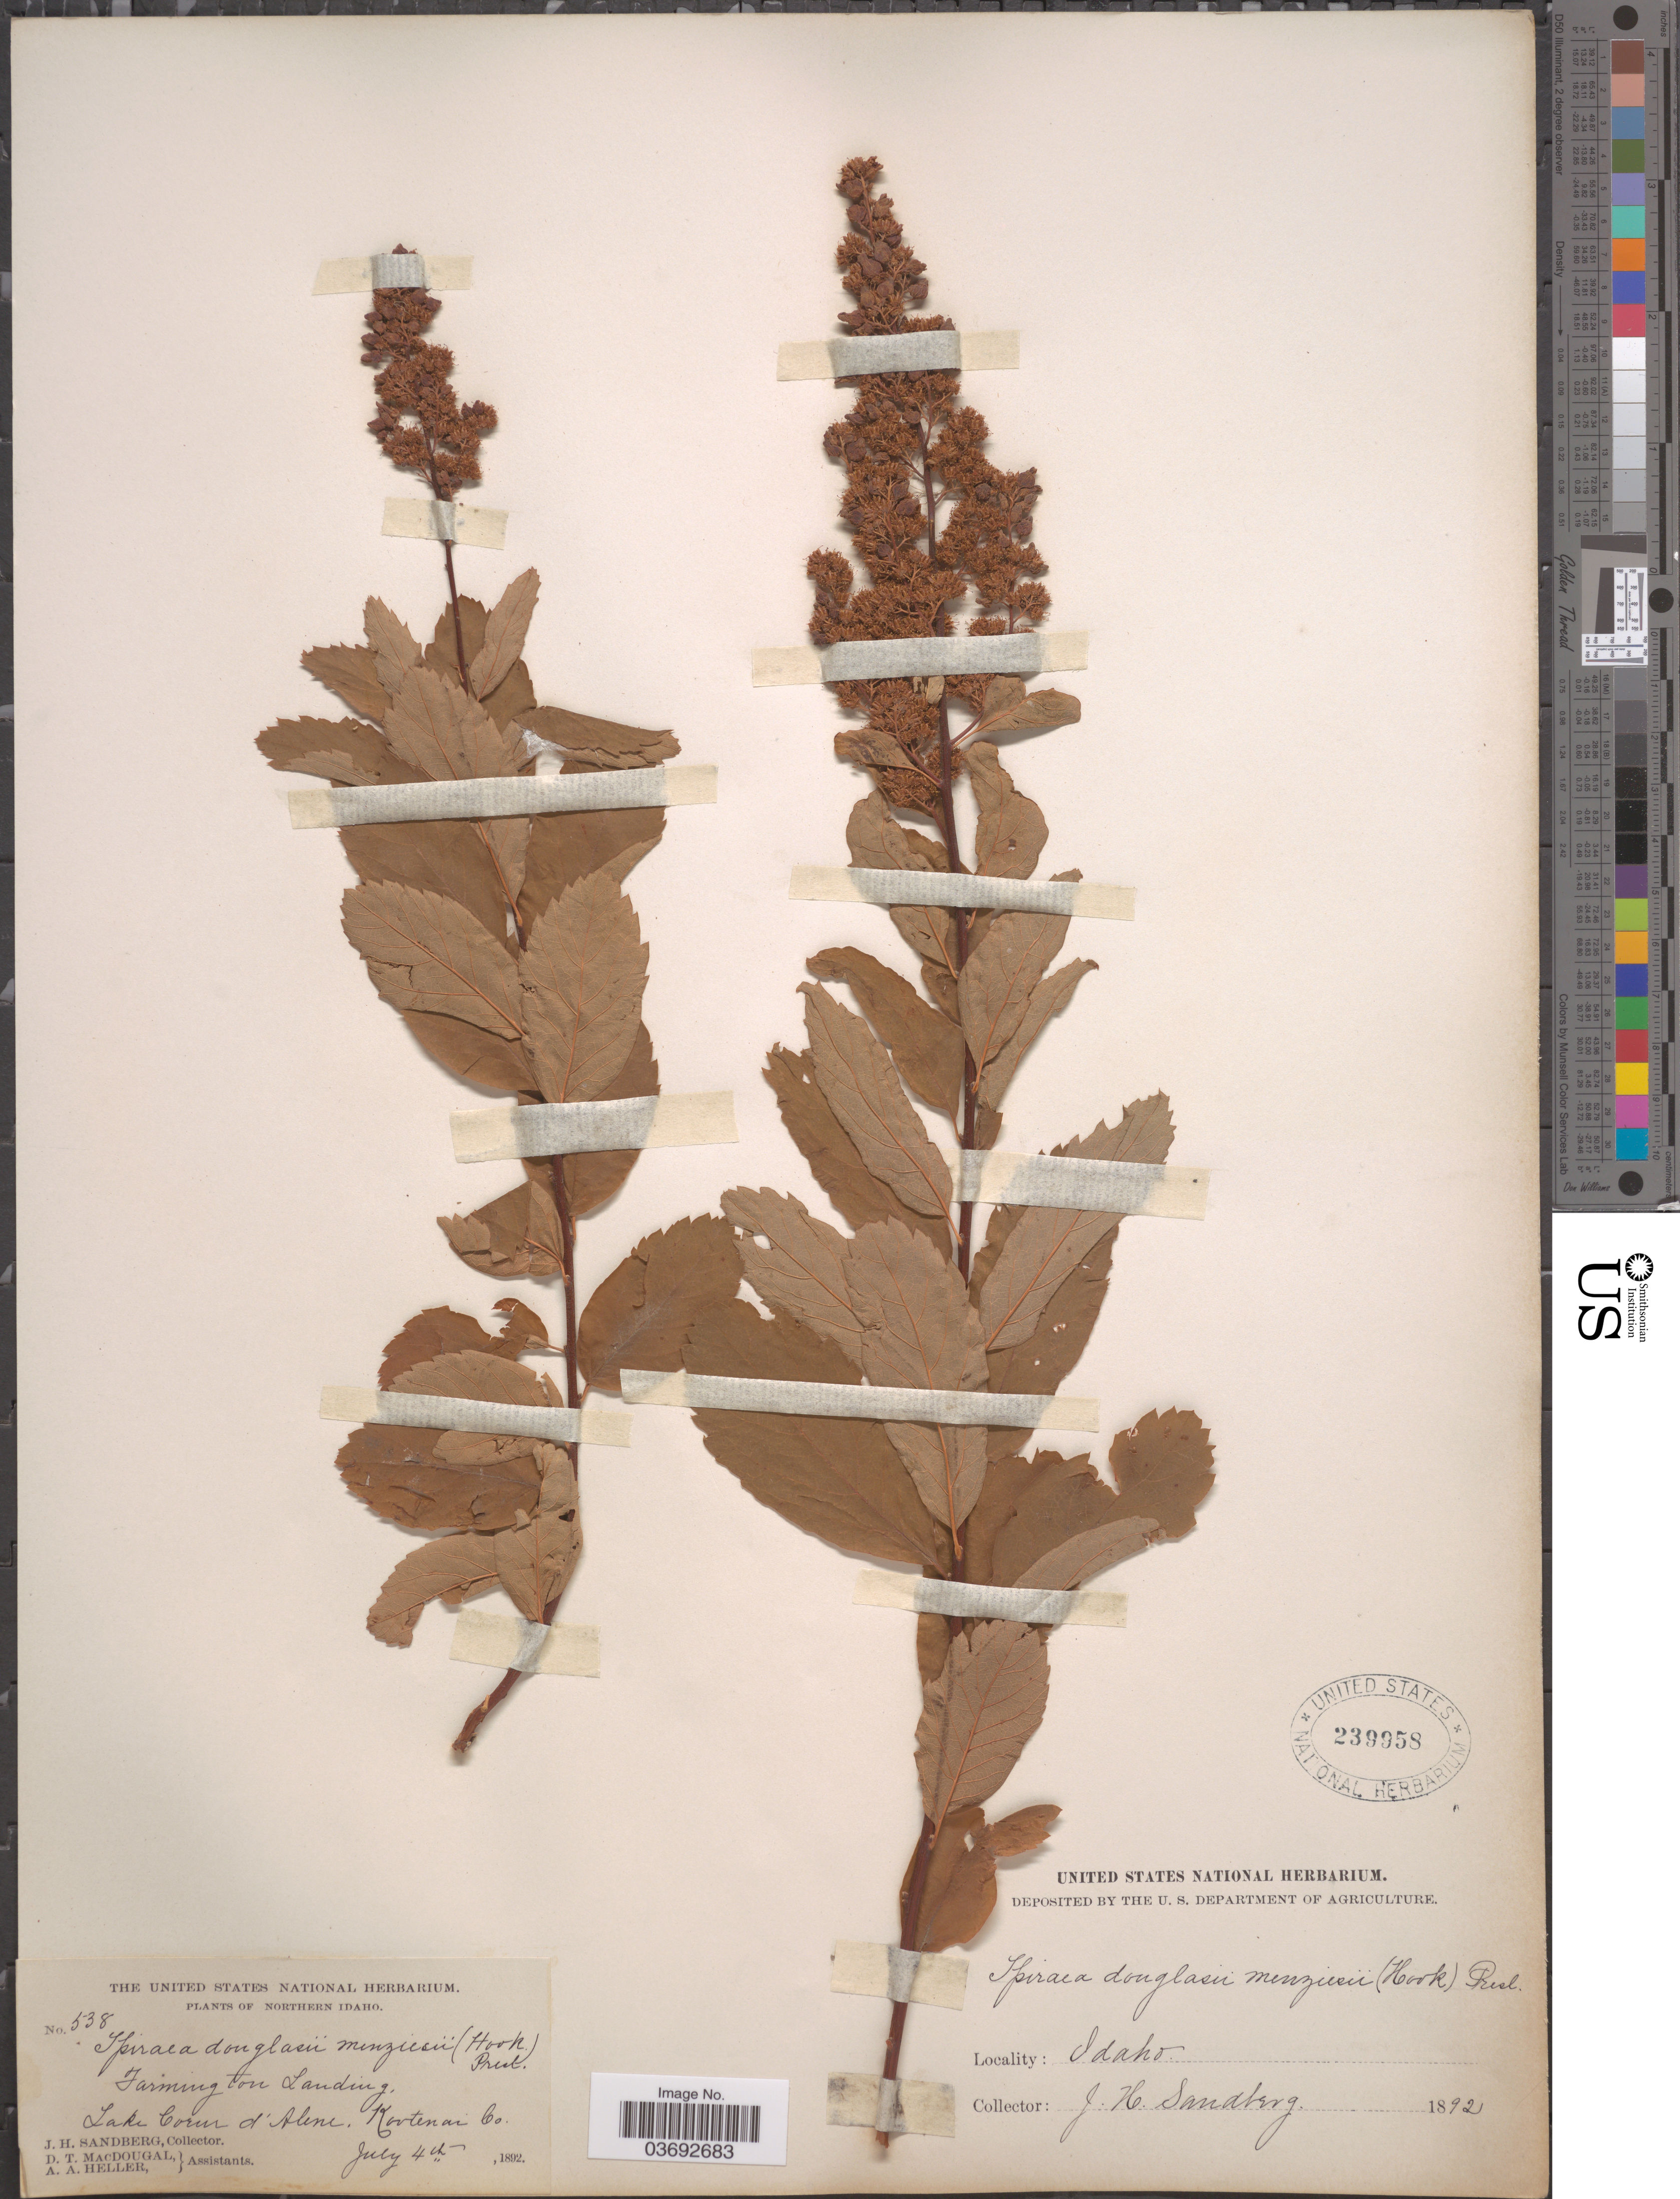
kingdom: Plantae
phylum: Tracheophyta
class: Magnoliopsida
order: Rosales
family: Rosaceae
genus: Spiraea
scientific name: Spiraea menziesii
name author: Hook.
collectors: J. H. Sandberg, D. T. MacDougal & A. A. Heller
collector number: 538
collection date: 1892-07-04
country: United States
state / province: Idaho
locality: Northern Idaho. Farmington Landing. Lake Coeur d'Alene. Kootenai Co.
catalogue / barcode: US 239958